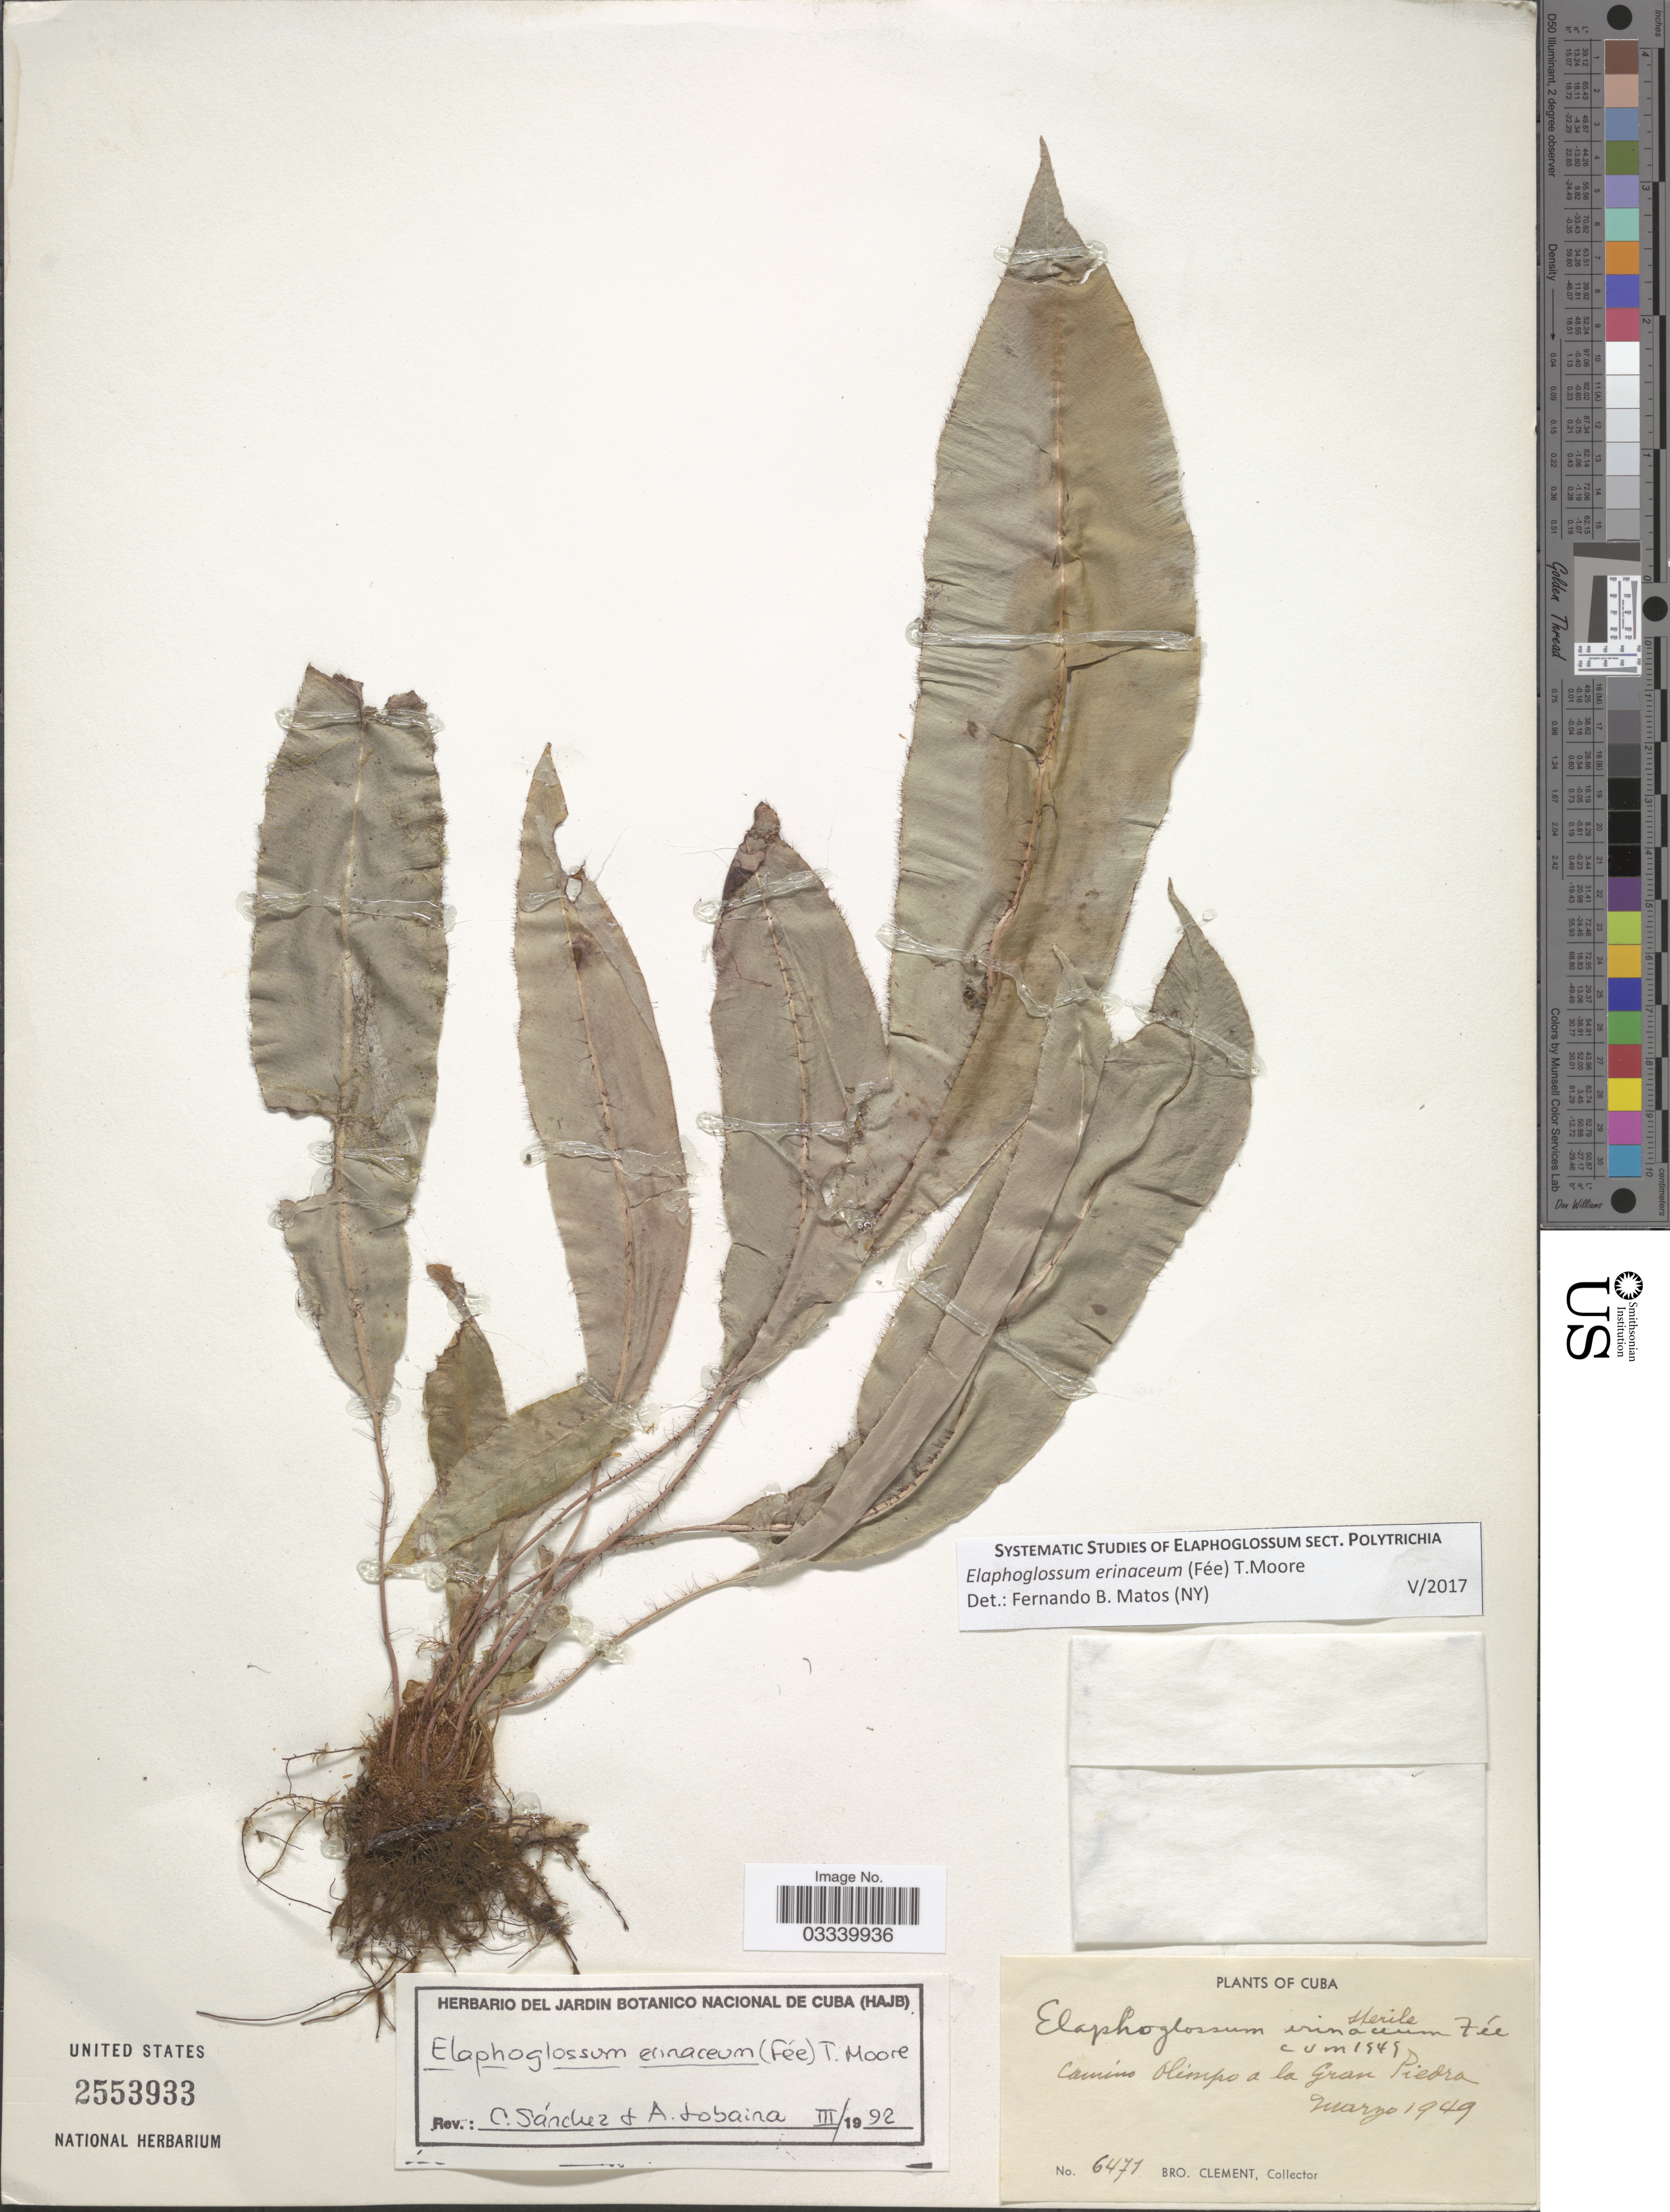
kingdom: Plantae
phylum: Tracheophyta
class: Polypodiopsida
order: Polypodiales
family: Dryopteridaceae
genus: Elaphoglossum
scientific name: Elaphoglossum erinaceum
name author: (Fée) T. Moore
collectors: B. Clement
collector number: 6471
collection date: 1949-03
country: Cuba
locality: Camino Olimpo a la Gran Piedra.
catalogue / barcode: US 2553933